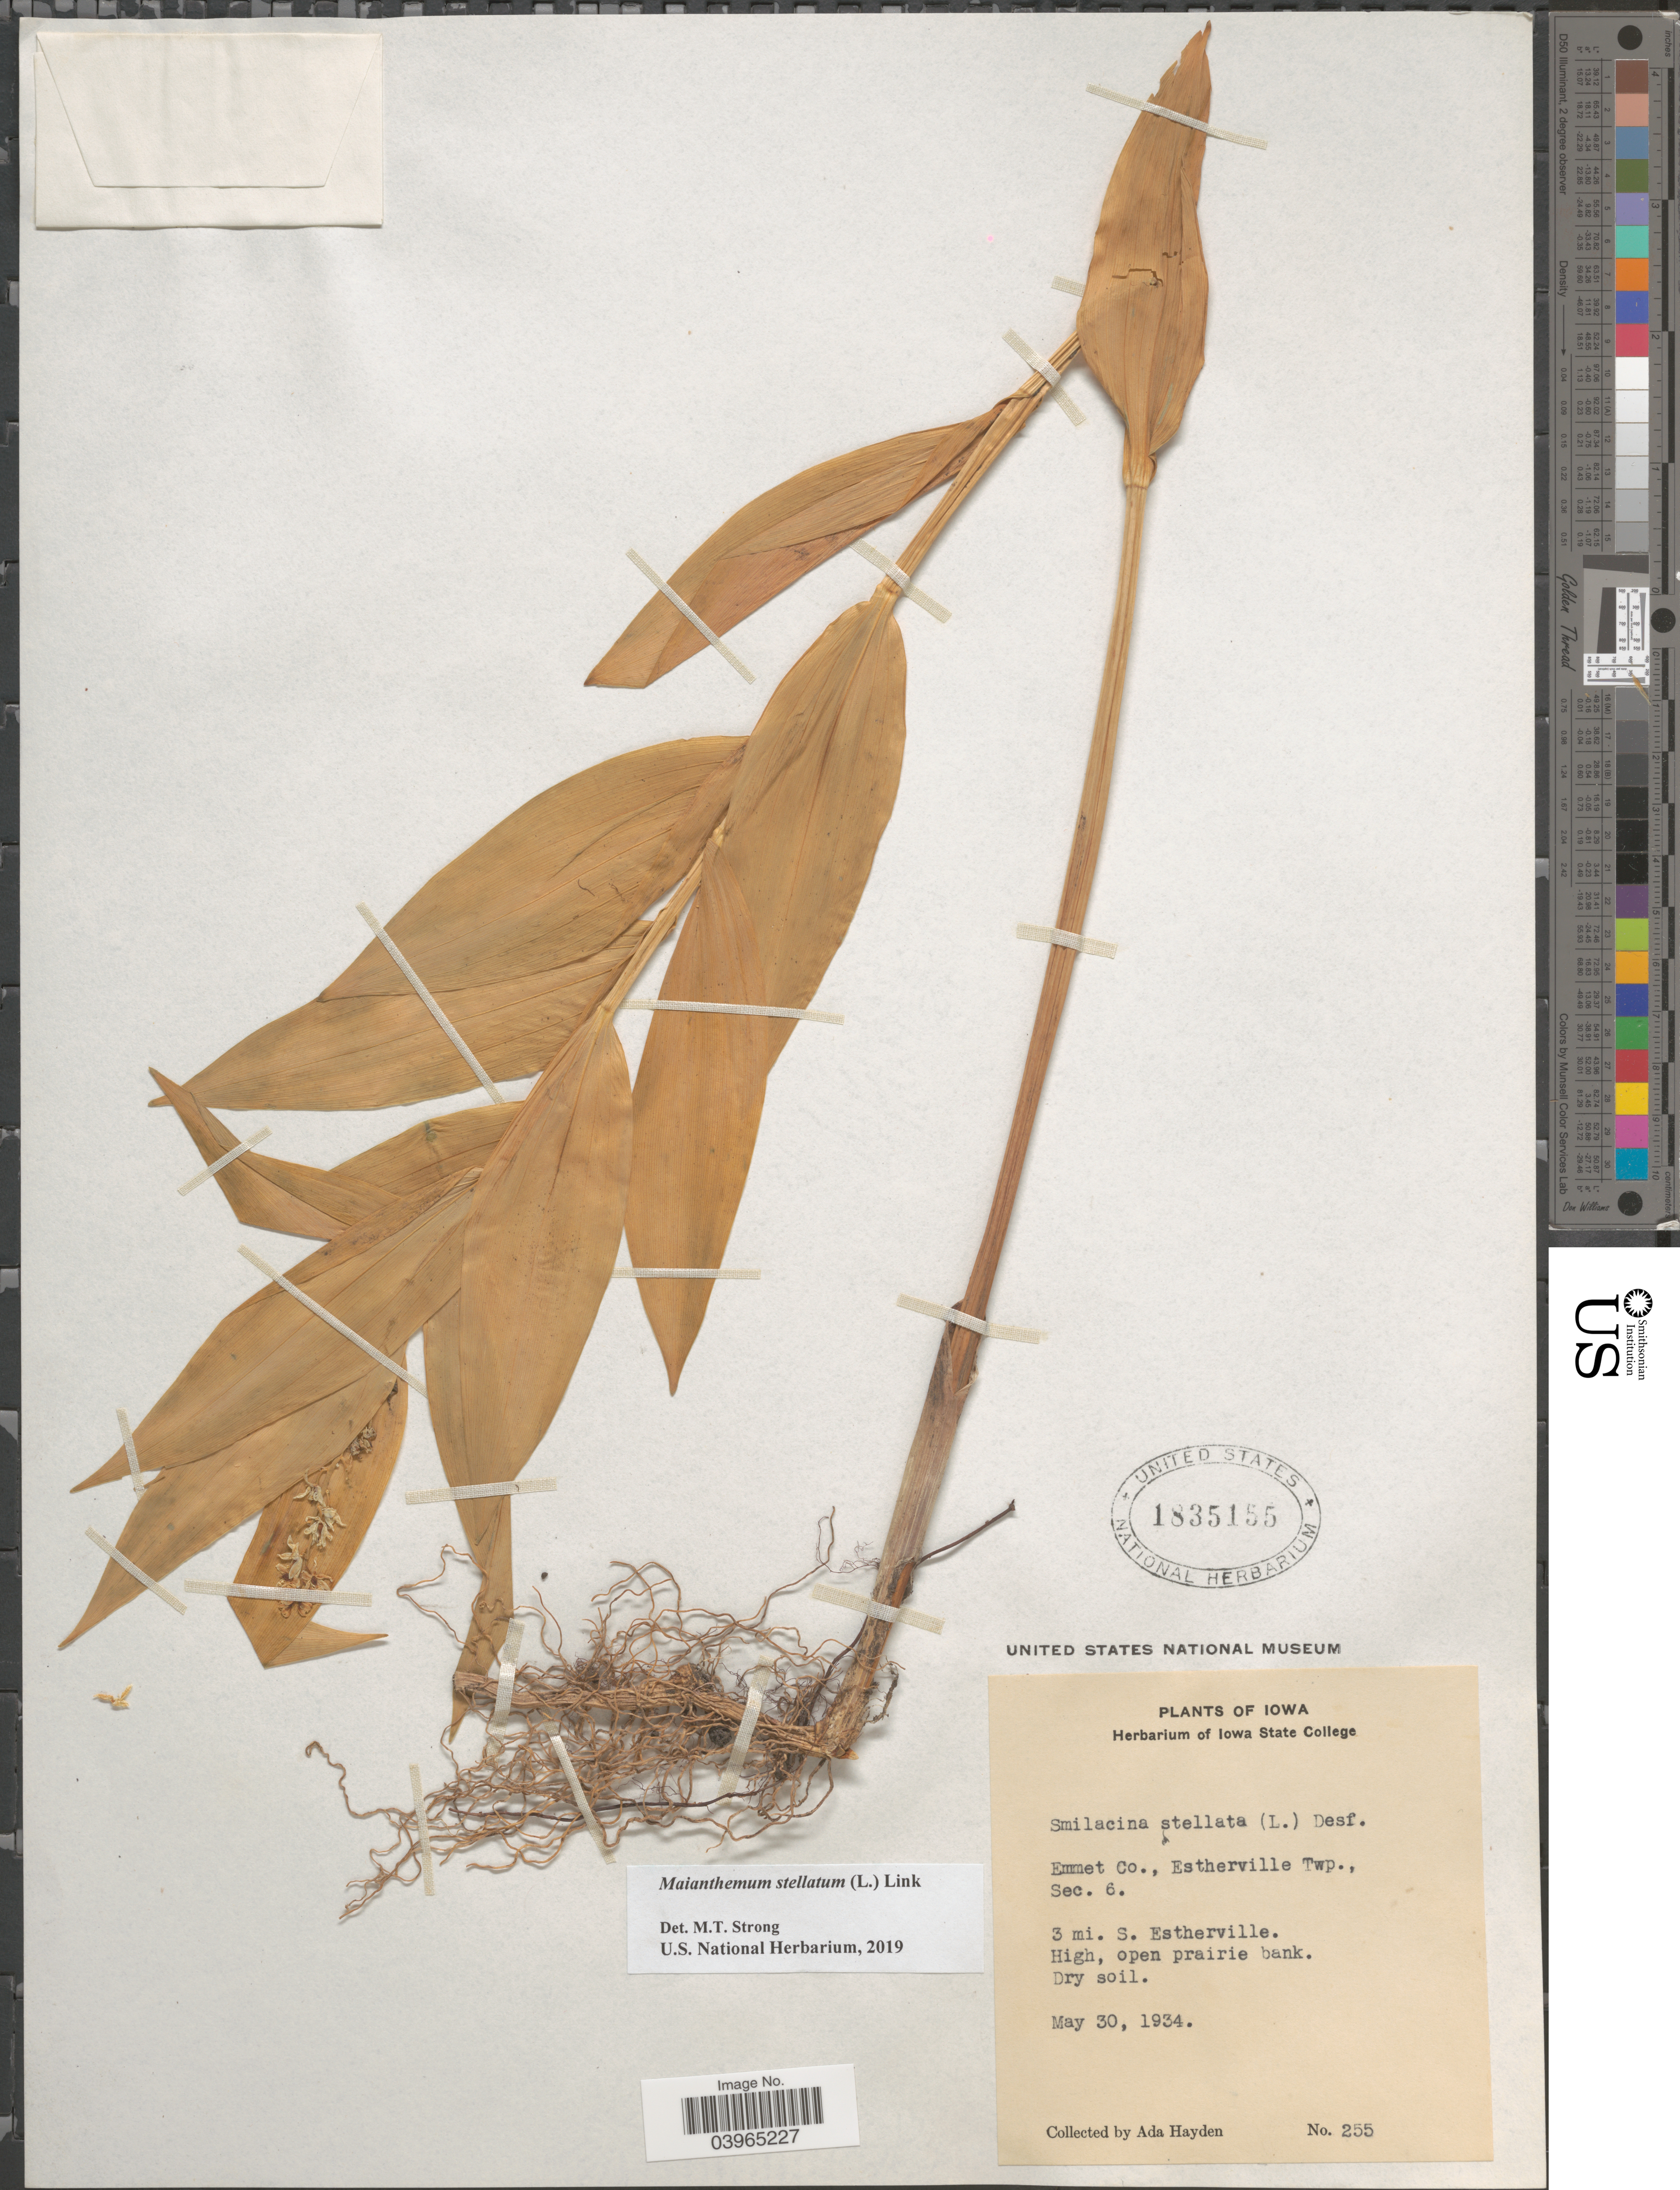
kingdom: Plantae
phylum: Tracheophyta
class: Liliopsida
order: Asparagales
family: Asparagaceae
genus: Maianthemum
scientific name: Maianthemum stellatum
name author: (L.) Link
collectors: Ada Hayden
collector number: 255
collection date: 1934-05-30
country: United States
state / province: Iowa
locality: Emmet Co., Estherville Twp., Sec. 6. 3 mi. S. Estherville.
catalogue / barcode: US 1835155